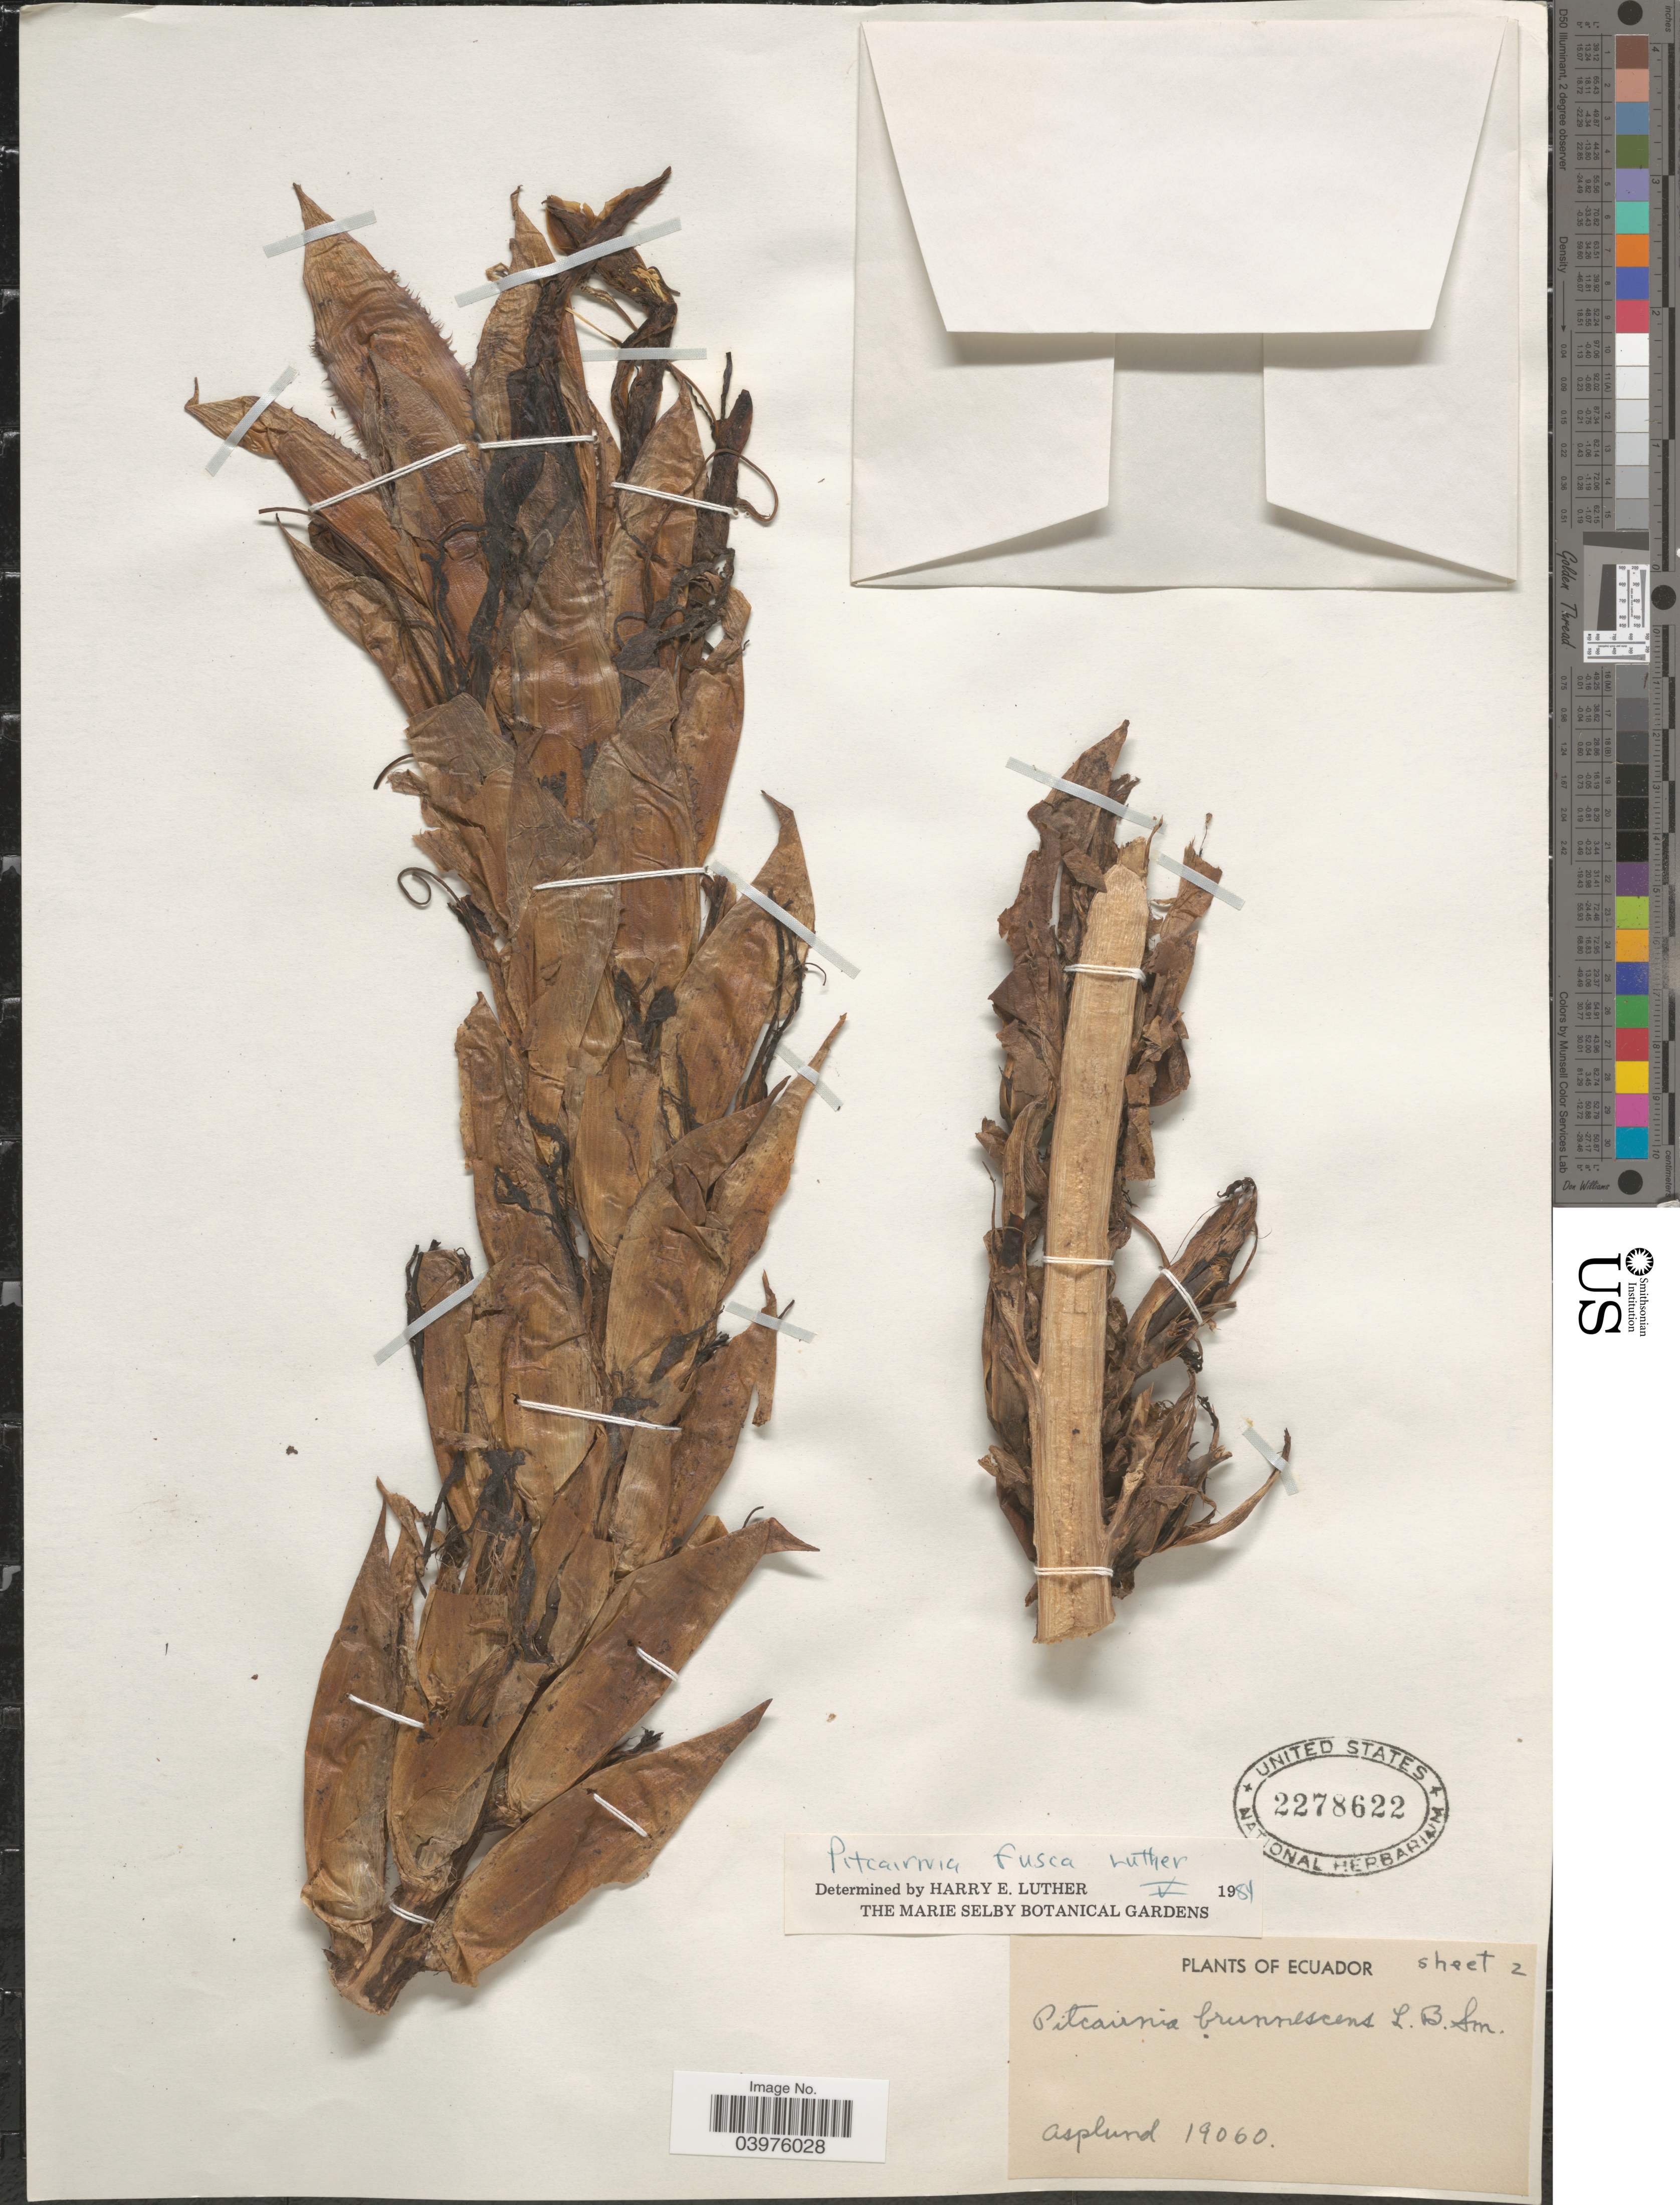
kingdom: Plantae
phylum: Tracheophyta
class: Liliopsida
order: Poales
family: Bromeliaceae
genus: Pitcairnia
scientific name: Pitcairnia fusca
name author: H. Luther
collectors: E. Asplund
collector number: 19060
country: Ecuador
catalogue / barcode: US 2278622